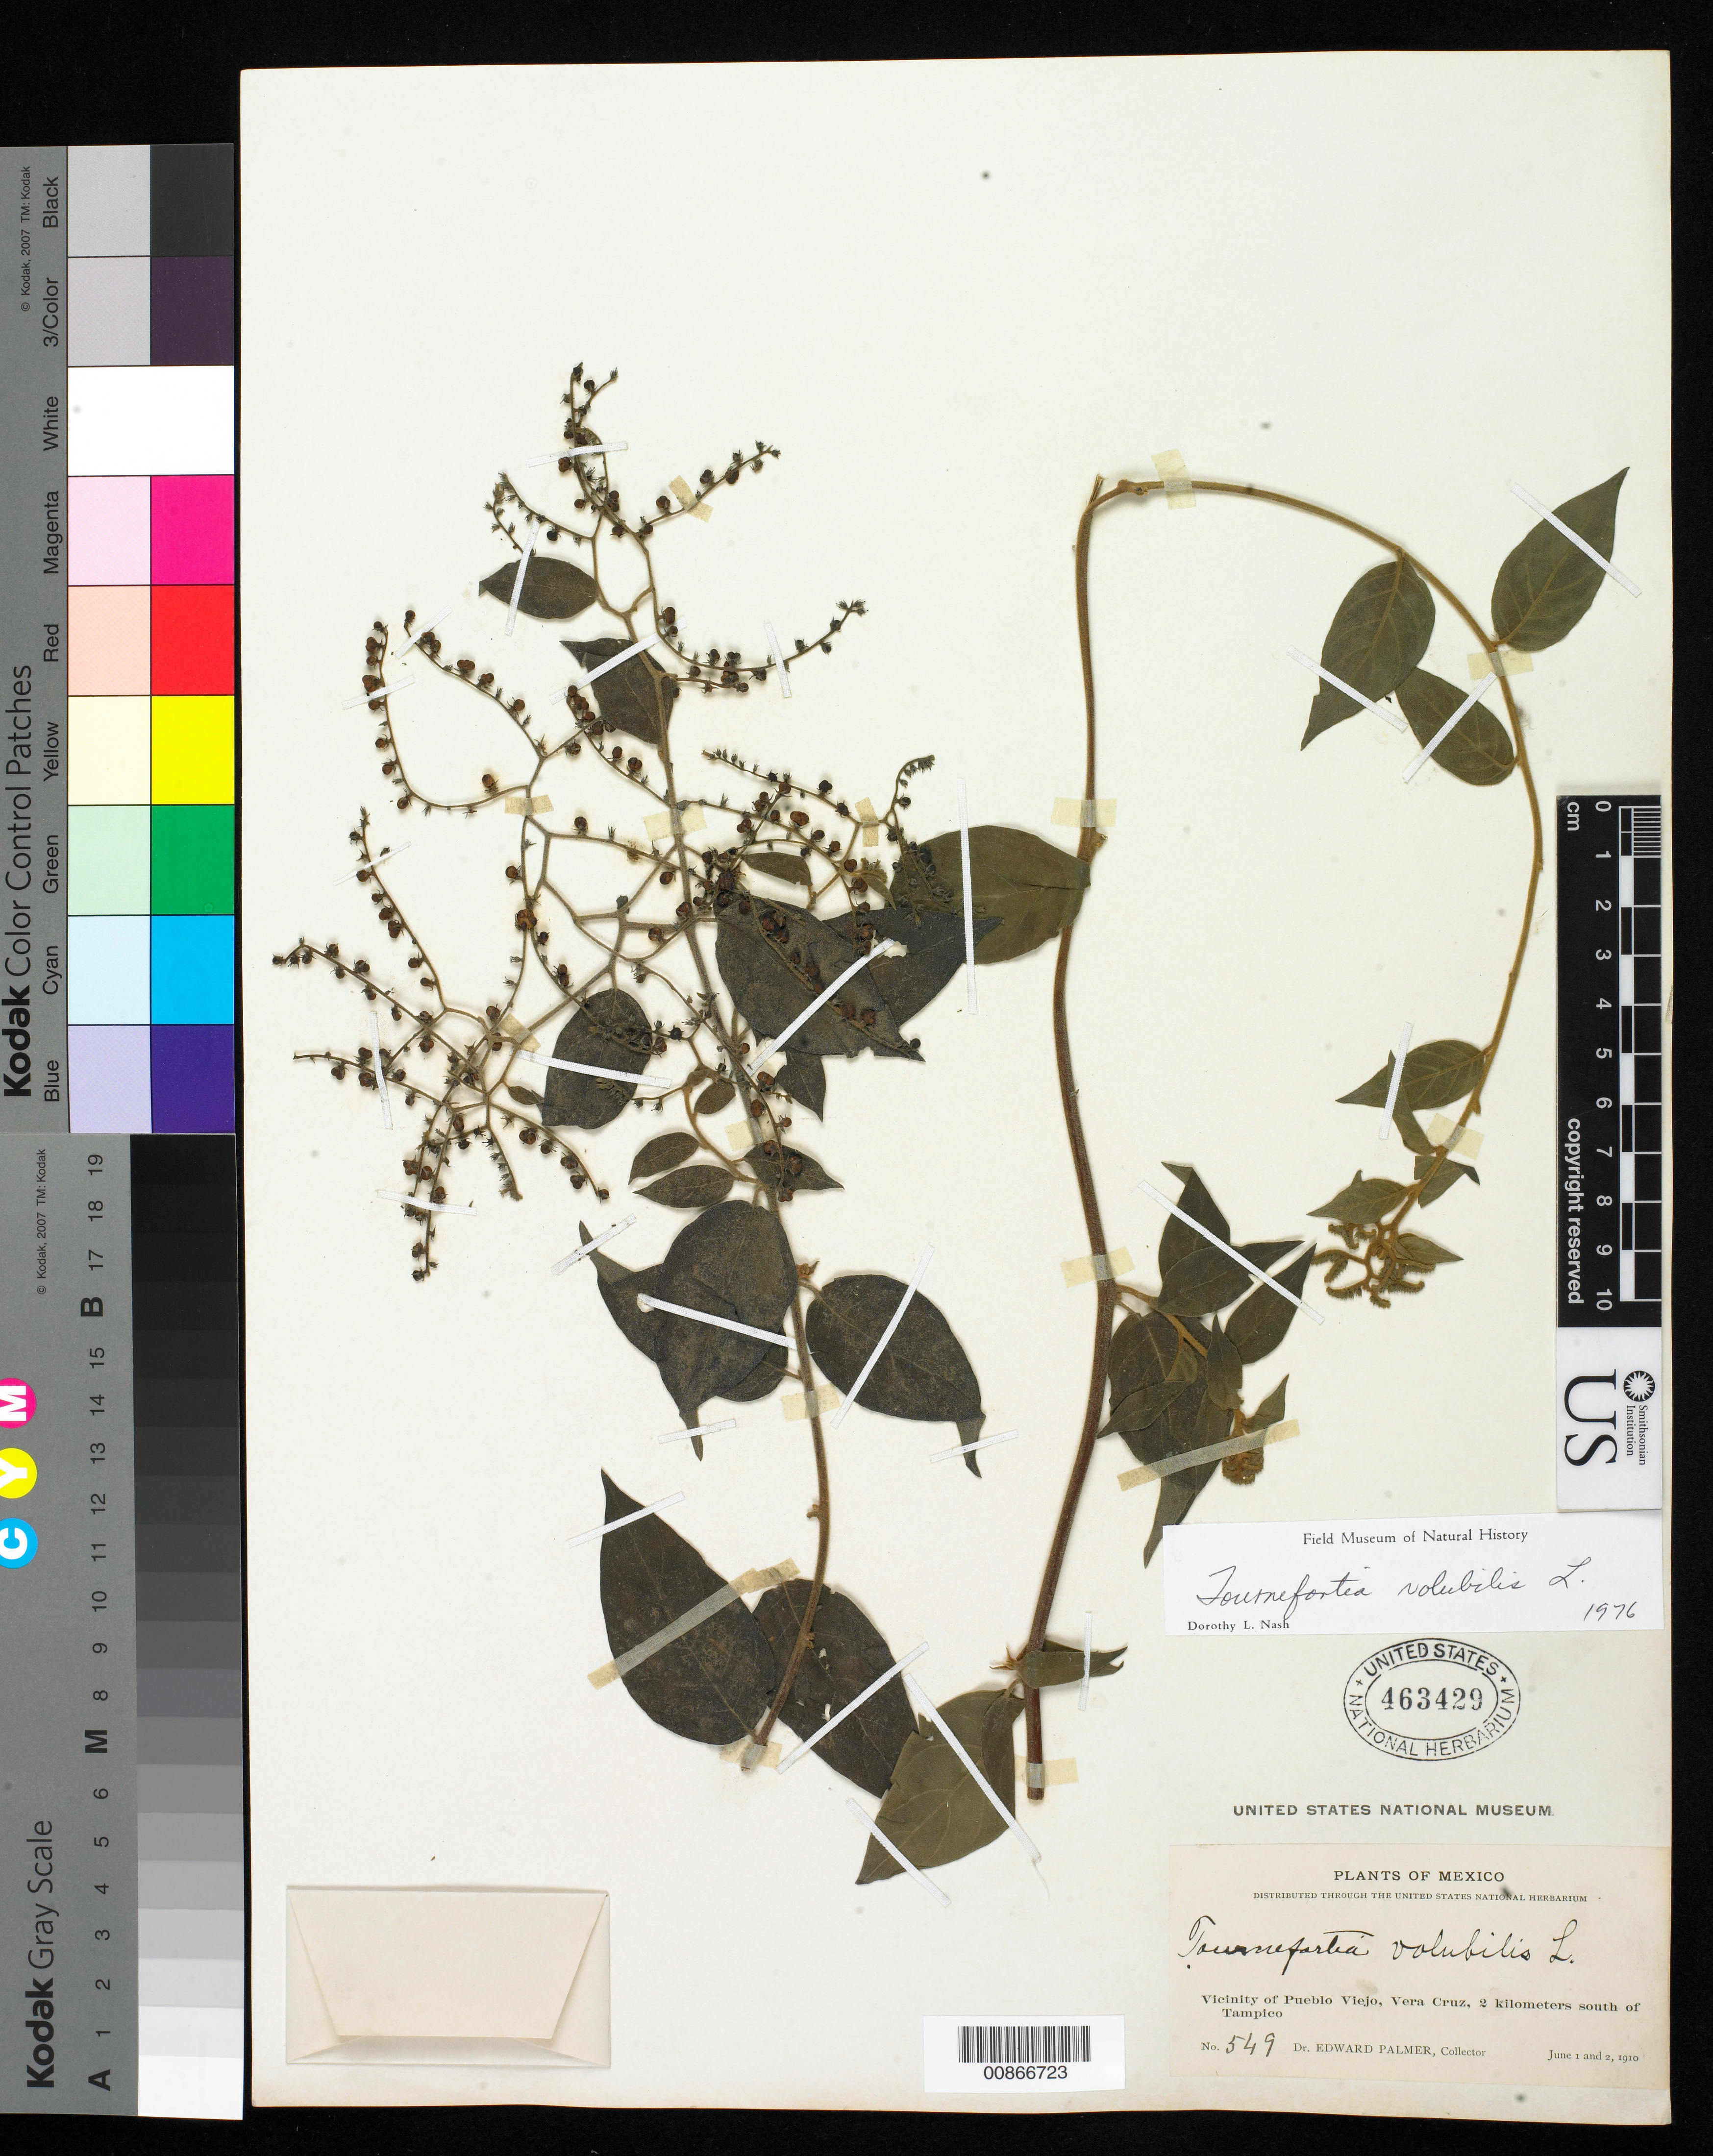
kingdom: Plantae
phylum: Tracheophyta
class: Magnoliopsida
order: Boraginales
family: Heliotropiaceae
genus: Myriopus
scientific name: Myriopus volubilis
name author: (L.) Small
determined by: Feuillet, C.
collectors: E. Palmer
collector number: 549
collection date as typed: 01 Jun 1910 to 02 Jun 1910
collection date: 1910-06-01/1910-06-02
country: Mexico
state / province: Veracruz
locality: Vicinity of Pueblo Viejo, Veracruz, 2 kilometers south of Tampico, Tamaulipas.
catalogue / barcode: US 463429